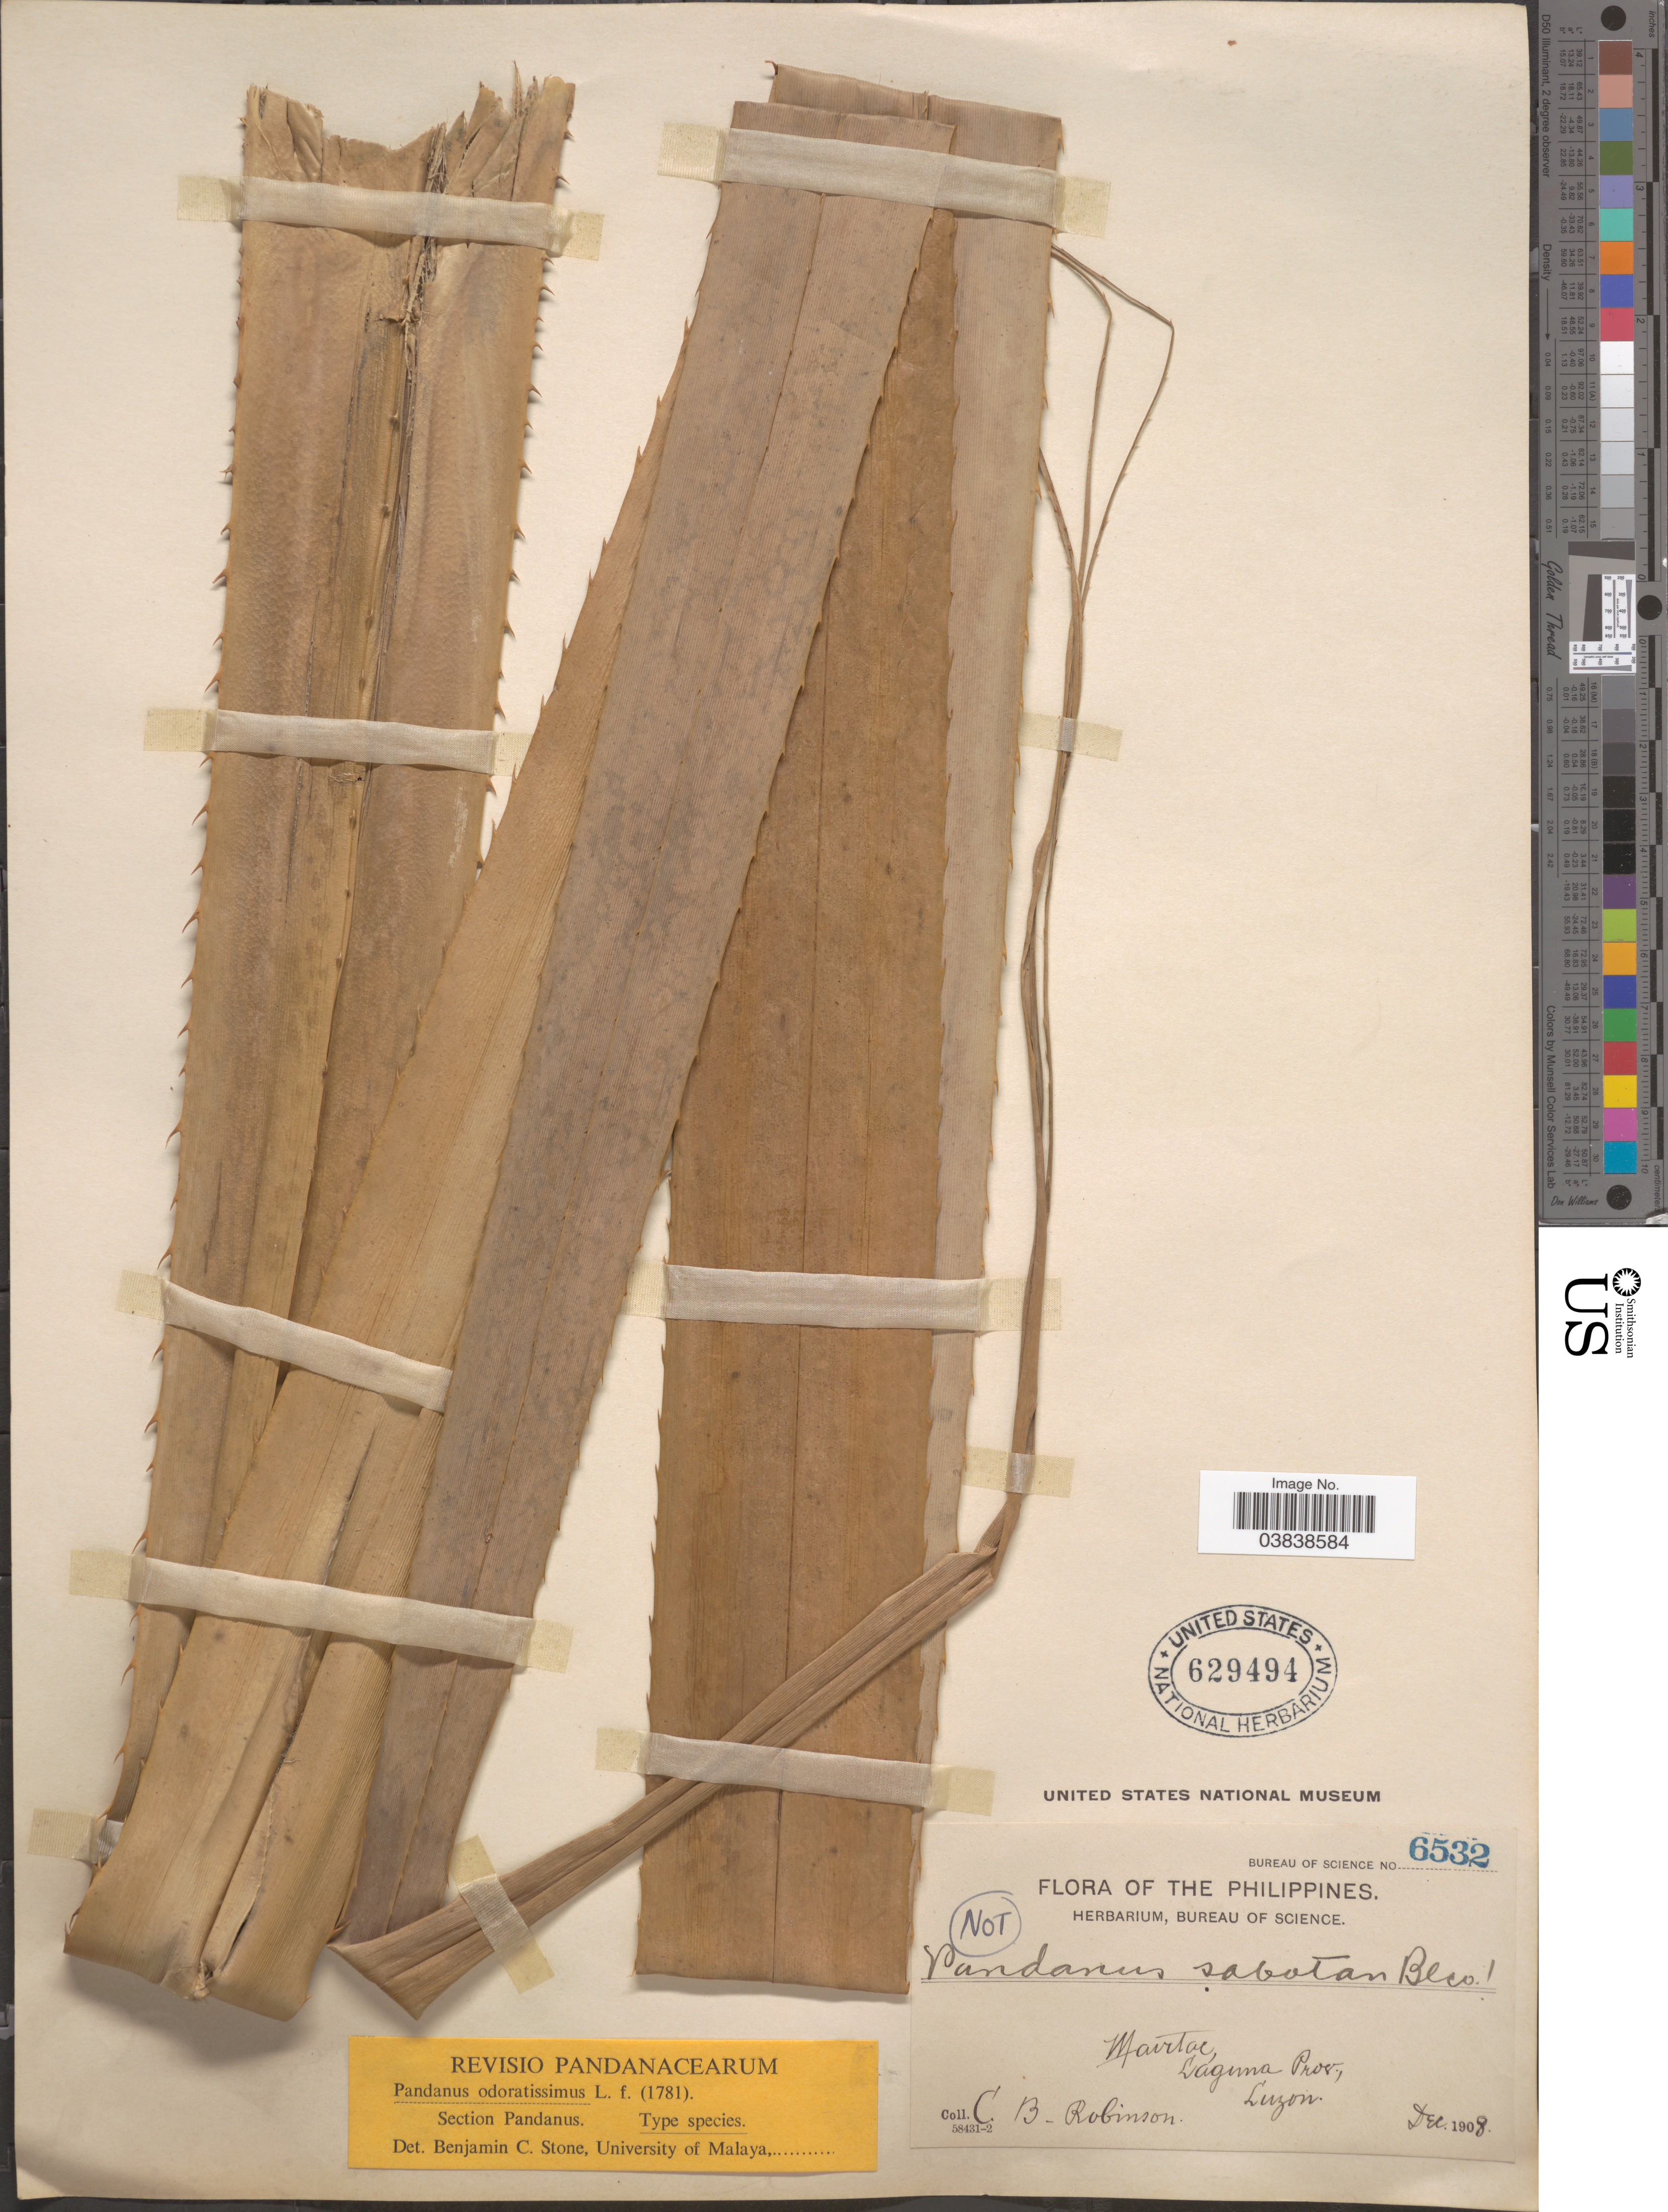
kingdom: Plantae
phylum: Tracheophyta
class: Liliopsida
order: Pandanales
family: Pandanaceae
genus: Pandanus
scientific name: Pandanus odoratissimus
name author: L. f.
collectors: C. Robinson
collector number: Bureau of Science 6532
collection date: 1908-12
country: Philippines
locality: Mabitac, Laguna Prov., Luzon.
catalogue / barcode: US 629494